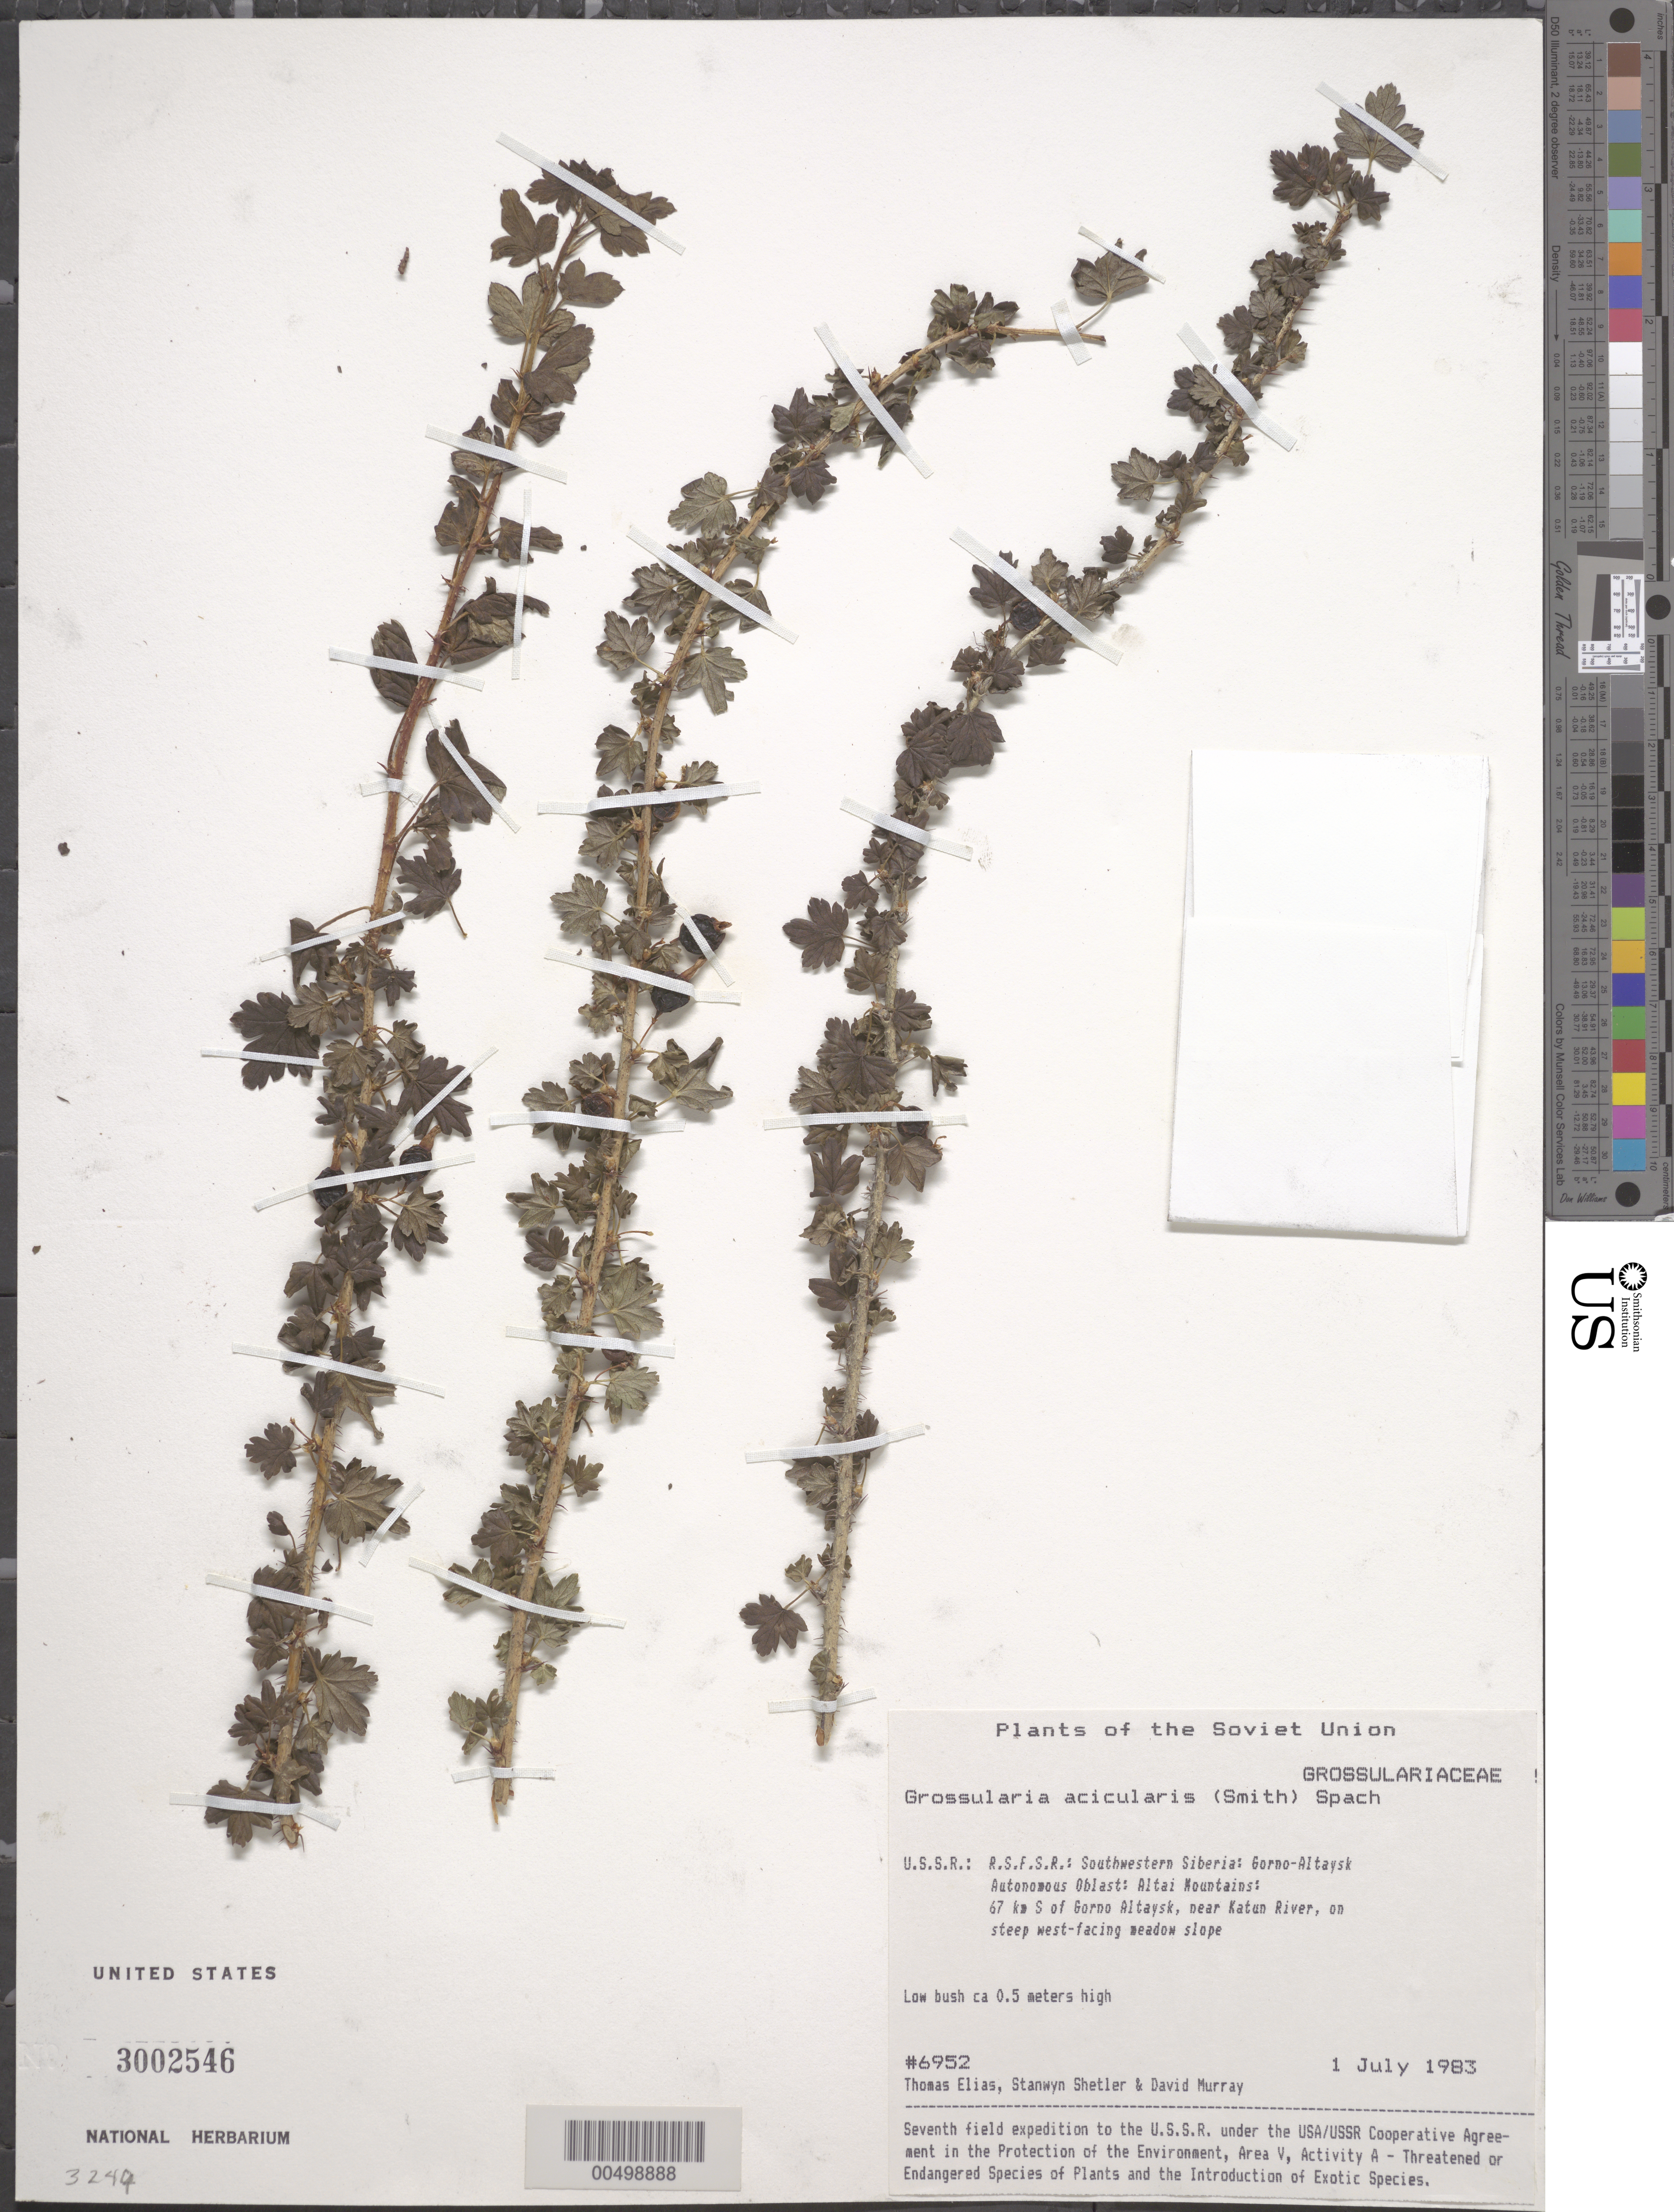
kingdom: Plantae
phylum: Tracheophyta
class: Magnoliopsida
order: Saxifragales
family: Grossulariaceae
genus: Ribes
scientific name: Ribes aciculare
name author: Sm.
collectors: T. Elias, S. Shetler & D. F. Murray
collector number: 6952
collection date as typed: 01 Jul 1983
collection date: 1983-07-01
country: Russian Federation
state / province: Altai Republic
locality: Altai Mountains, 67 km S of Gorno-Altaysk, near Katun River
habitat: on steep west-facing meadow slope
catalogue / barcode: US 3002546